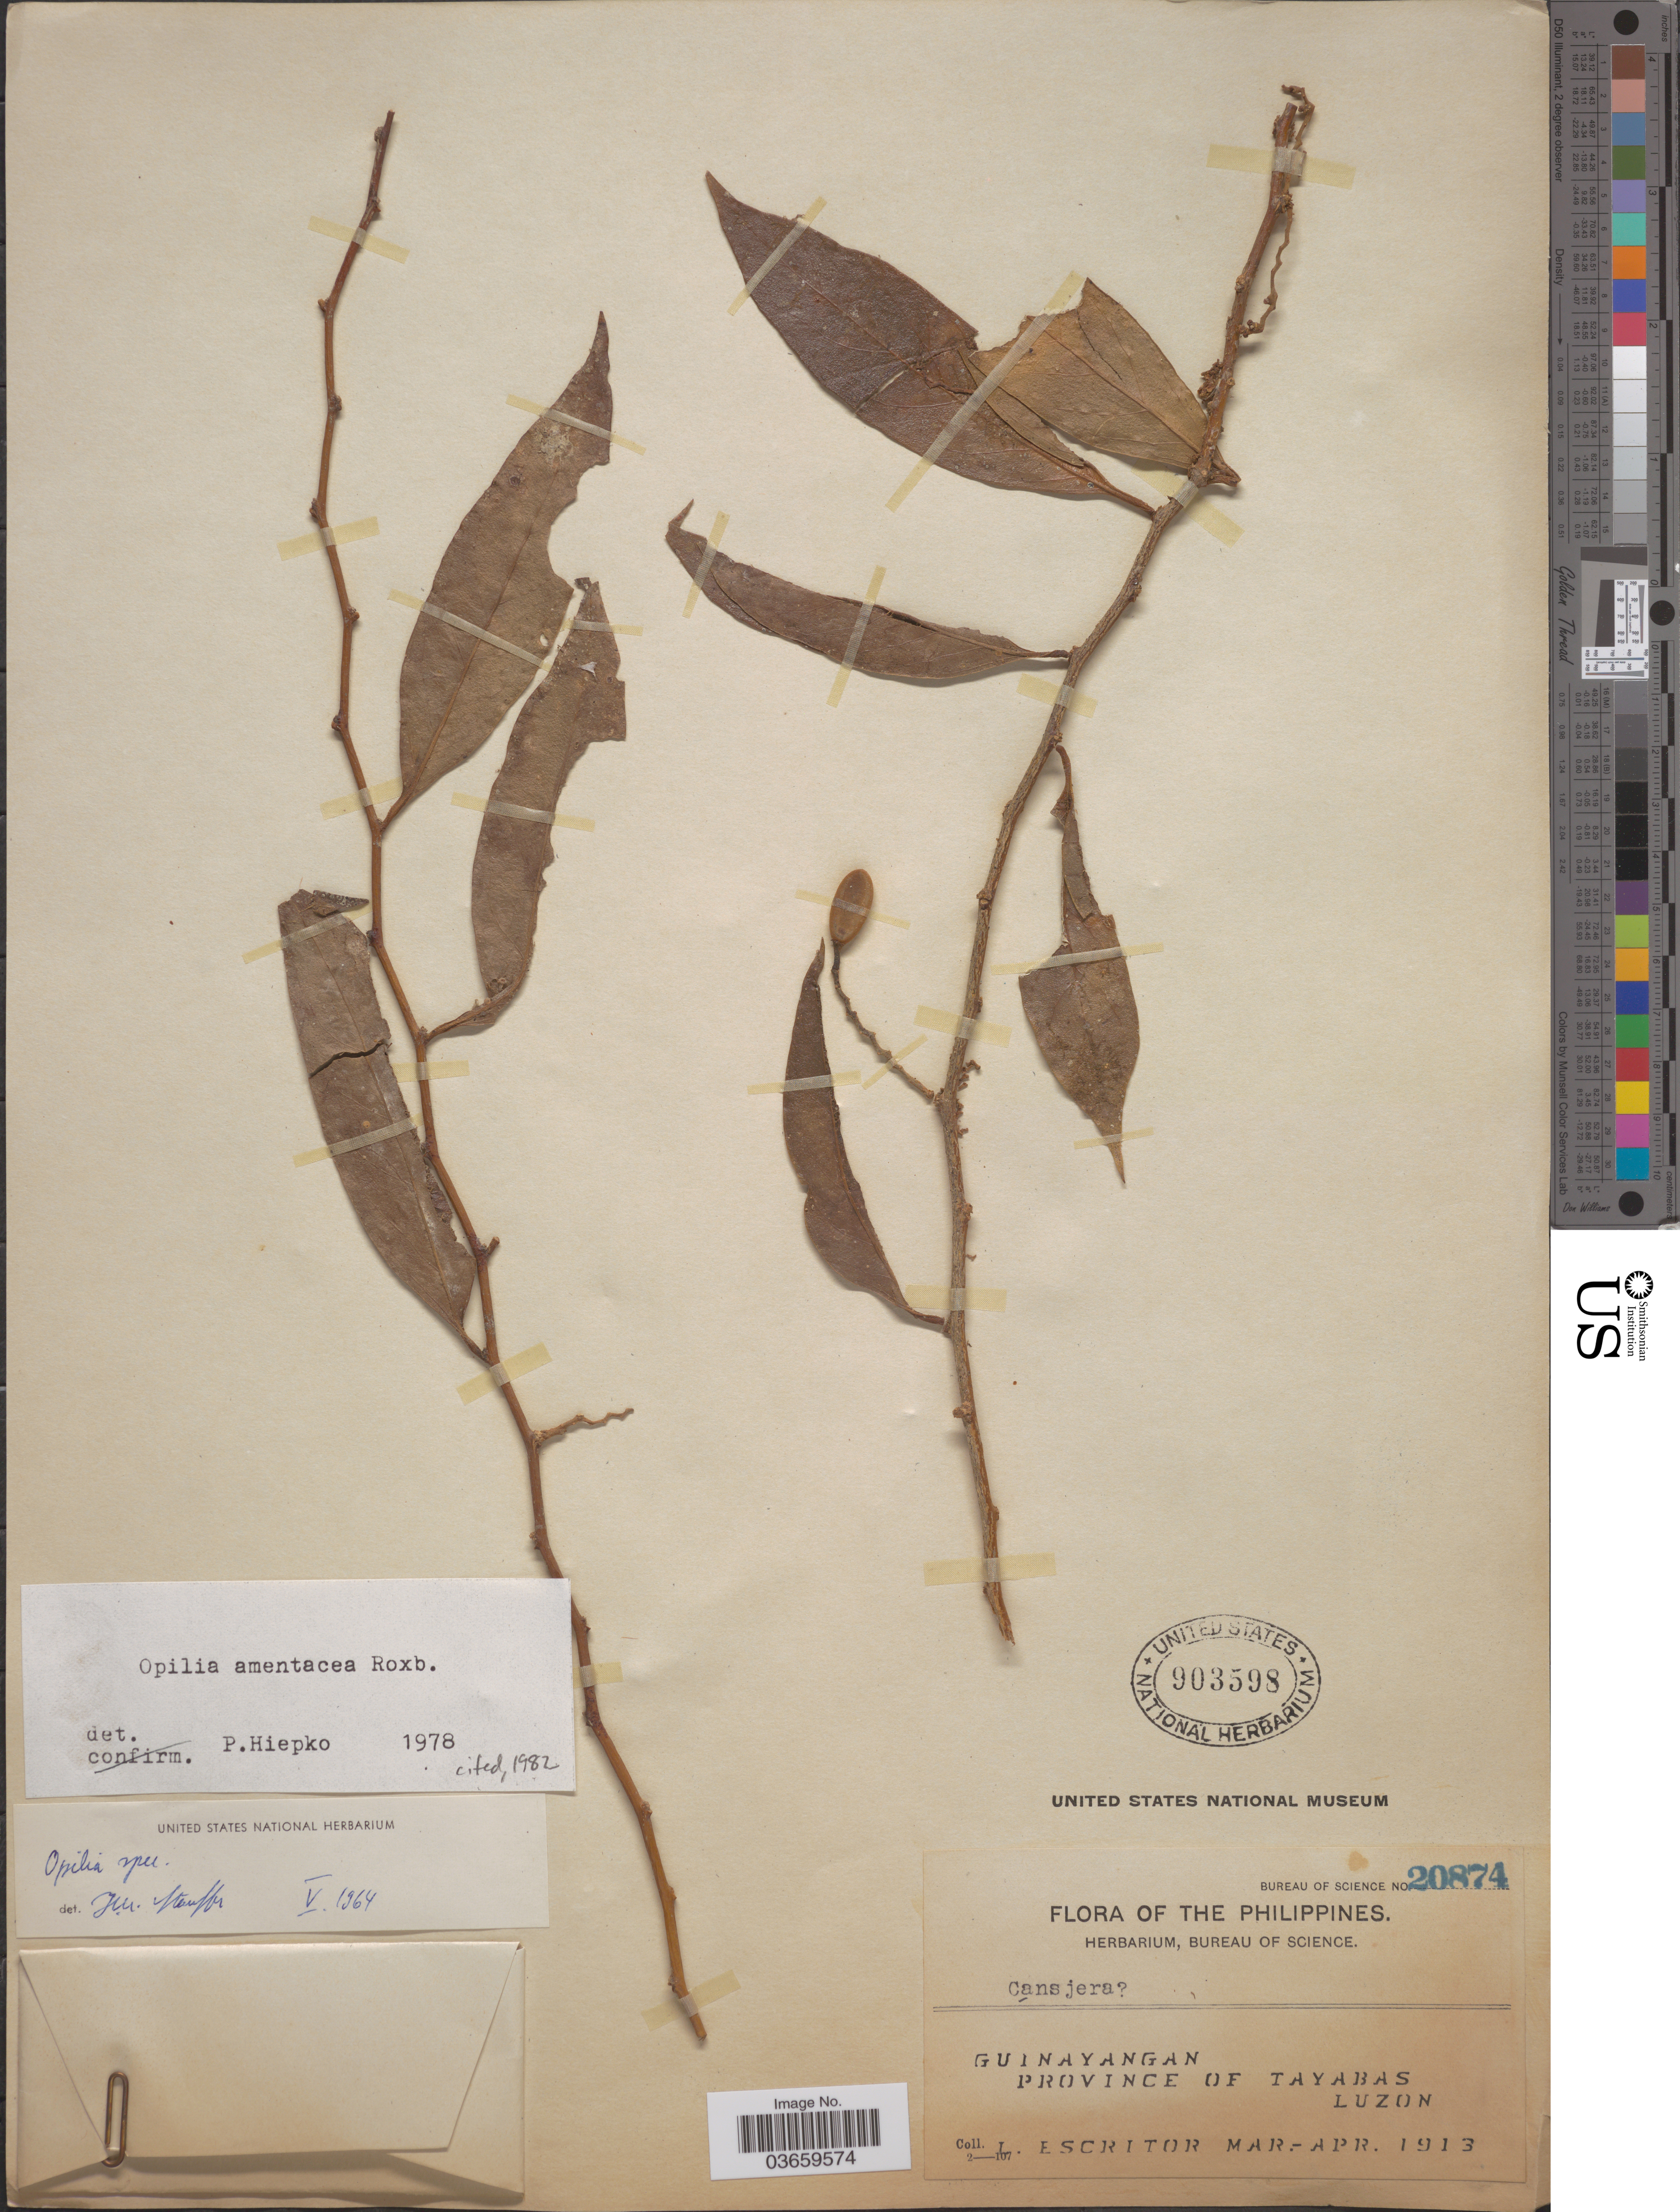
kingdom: Plantae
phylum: Tracheophyta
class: Magnoliopsida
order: Santalales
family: Opiliaceae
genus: Opilia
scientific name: Opilia amentacea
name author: Roxb.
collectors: L. Escritor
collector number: Bureau of Science 20874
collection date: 1913-03/1913-04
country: Philippines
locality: Guinayangan. Province of Tayabas. Luzon.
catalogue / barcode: US 903598